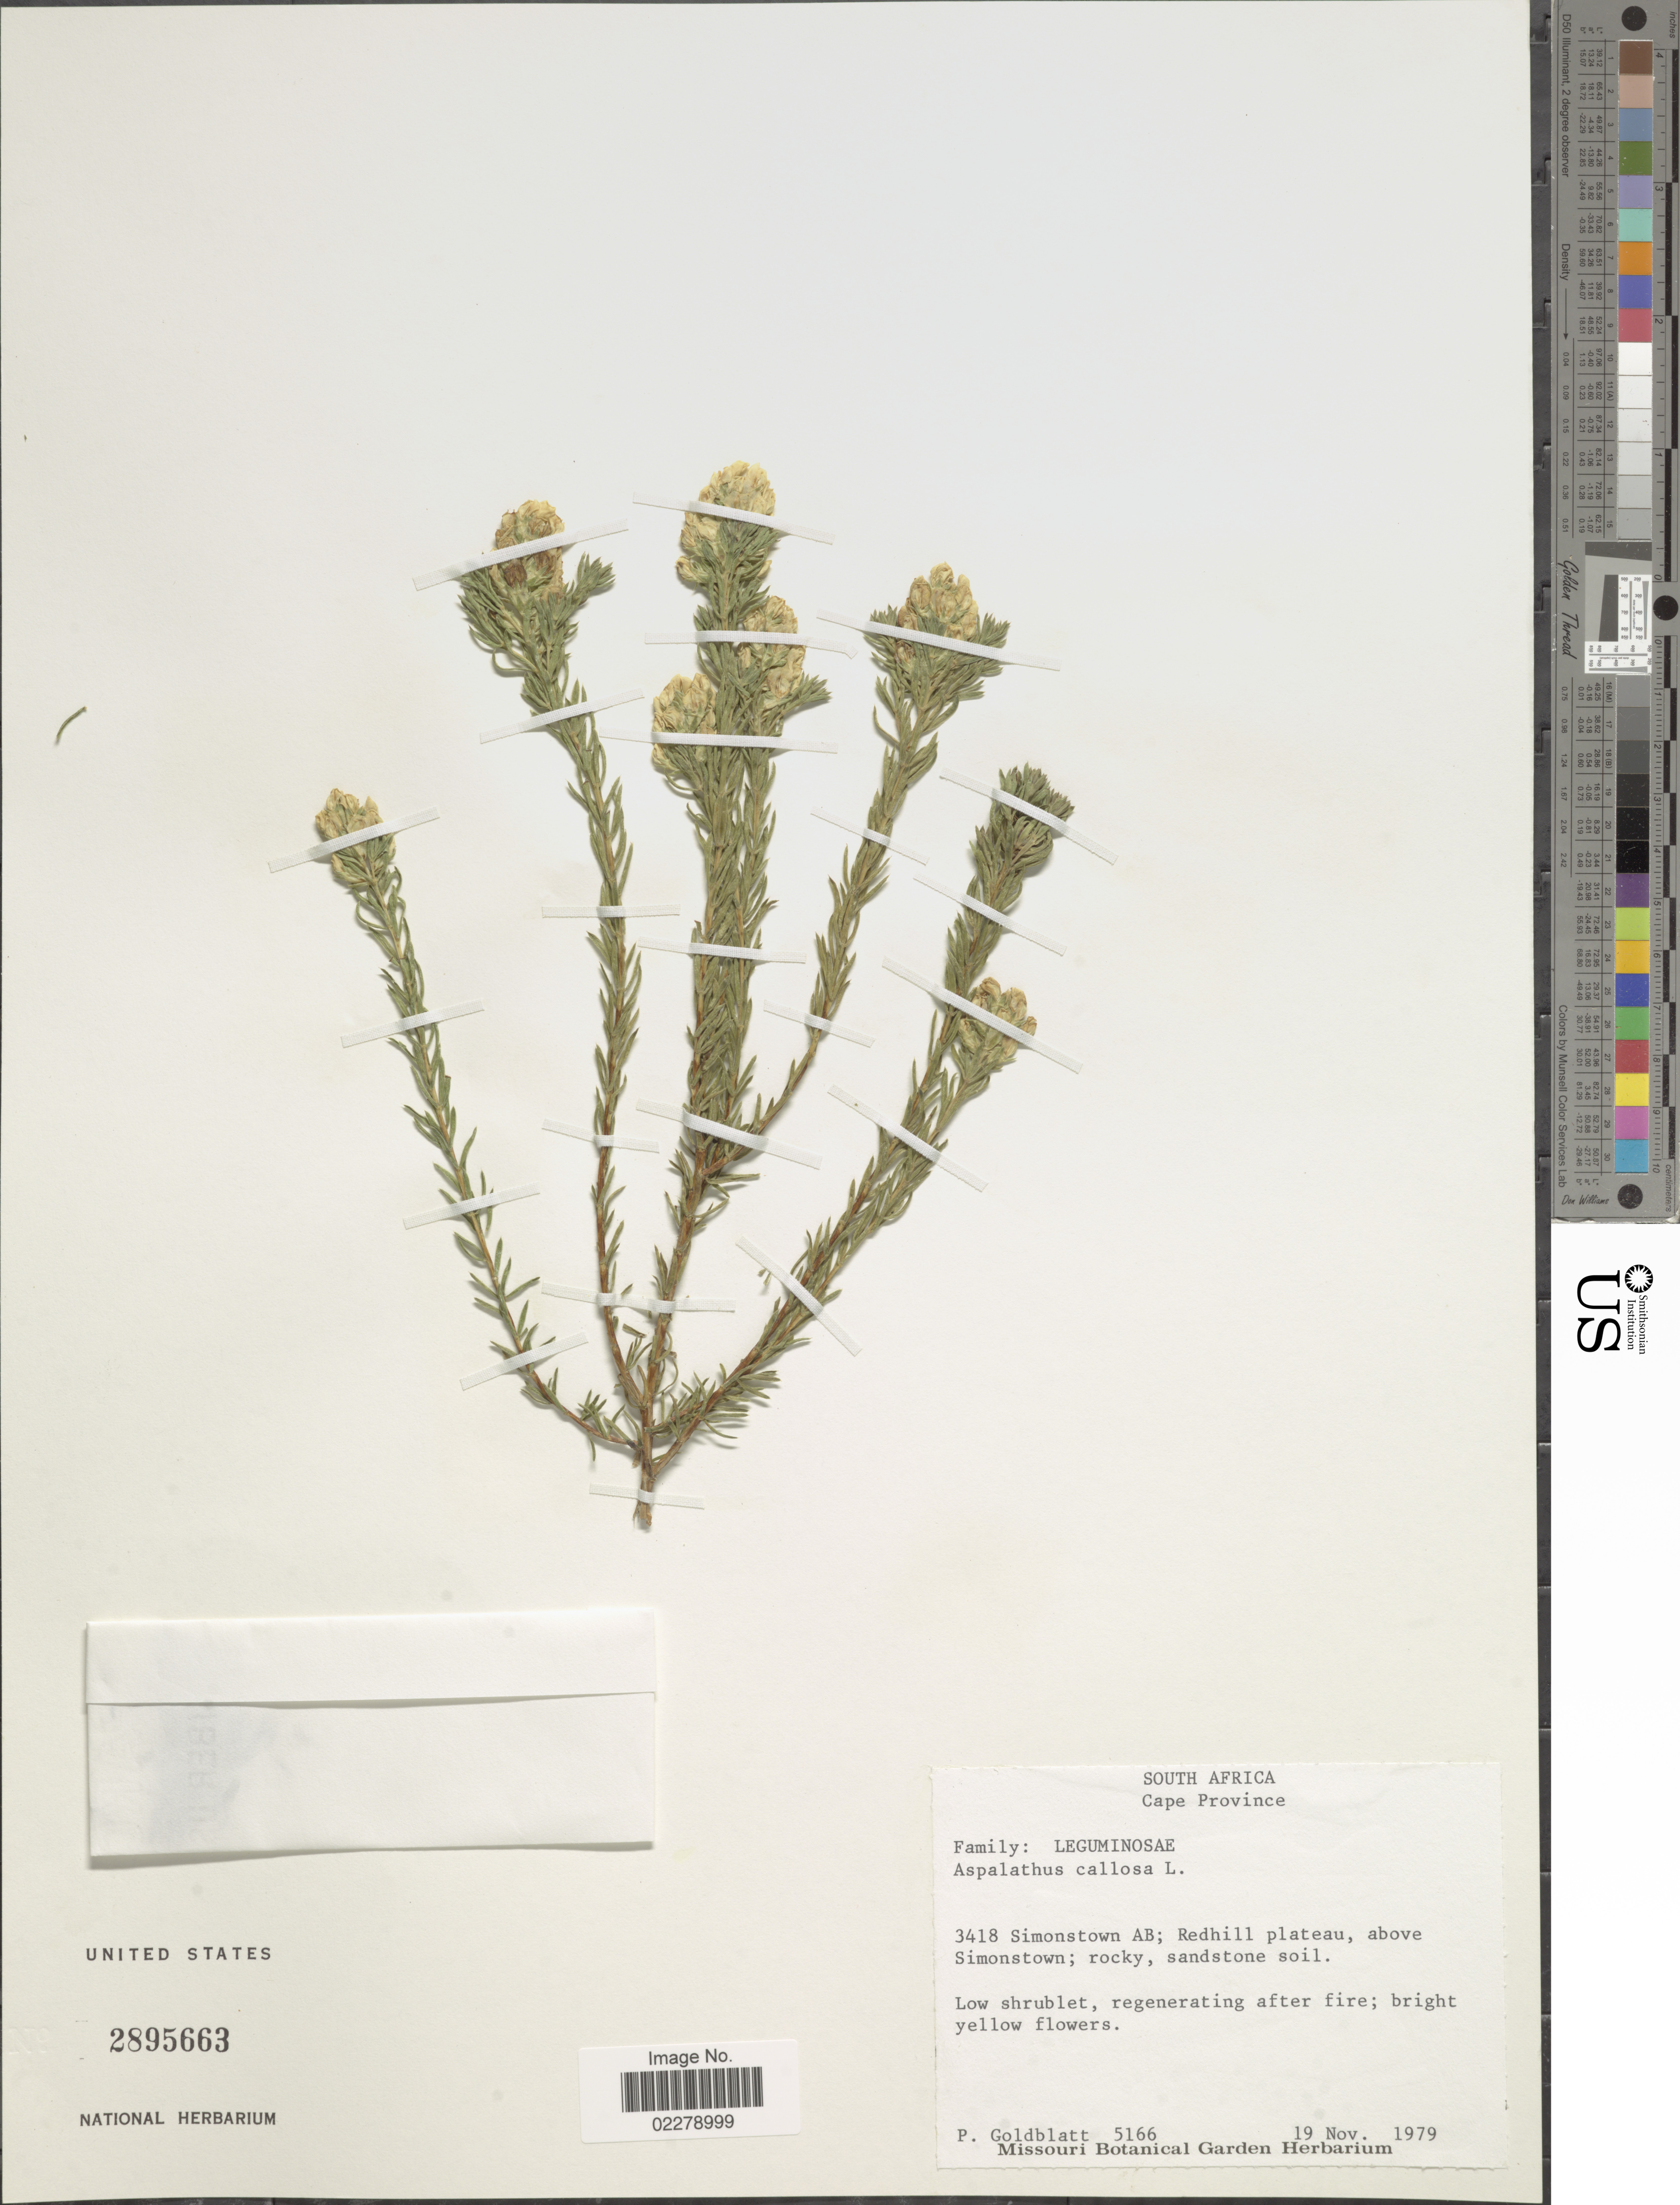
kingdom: Plantae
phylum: Tracheophyta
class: Magnoliopsida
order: Fabales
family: Fabaceae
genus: Aspalathus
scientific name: Aspalathus callosa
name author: L.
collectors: P. Goldblatt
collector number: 5166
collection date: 1979-11-19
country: South Africa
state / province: Western Cape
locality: Simonstown AB; Redhill plateau, above Simonstown; rocky, sandstone soil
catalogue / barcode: US 2895663